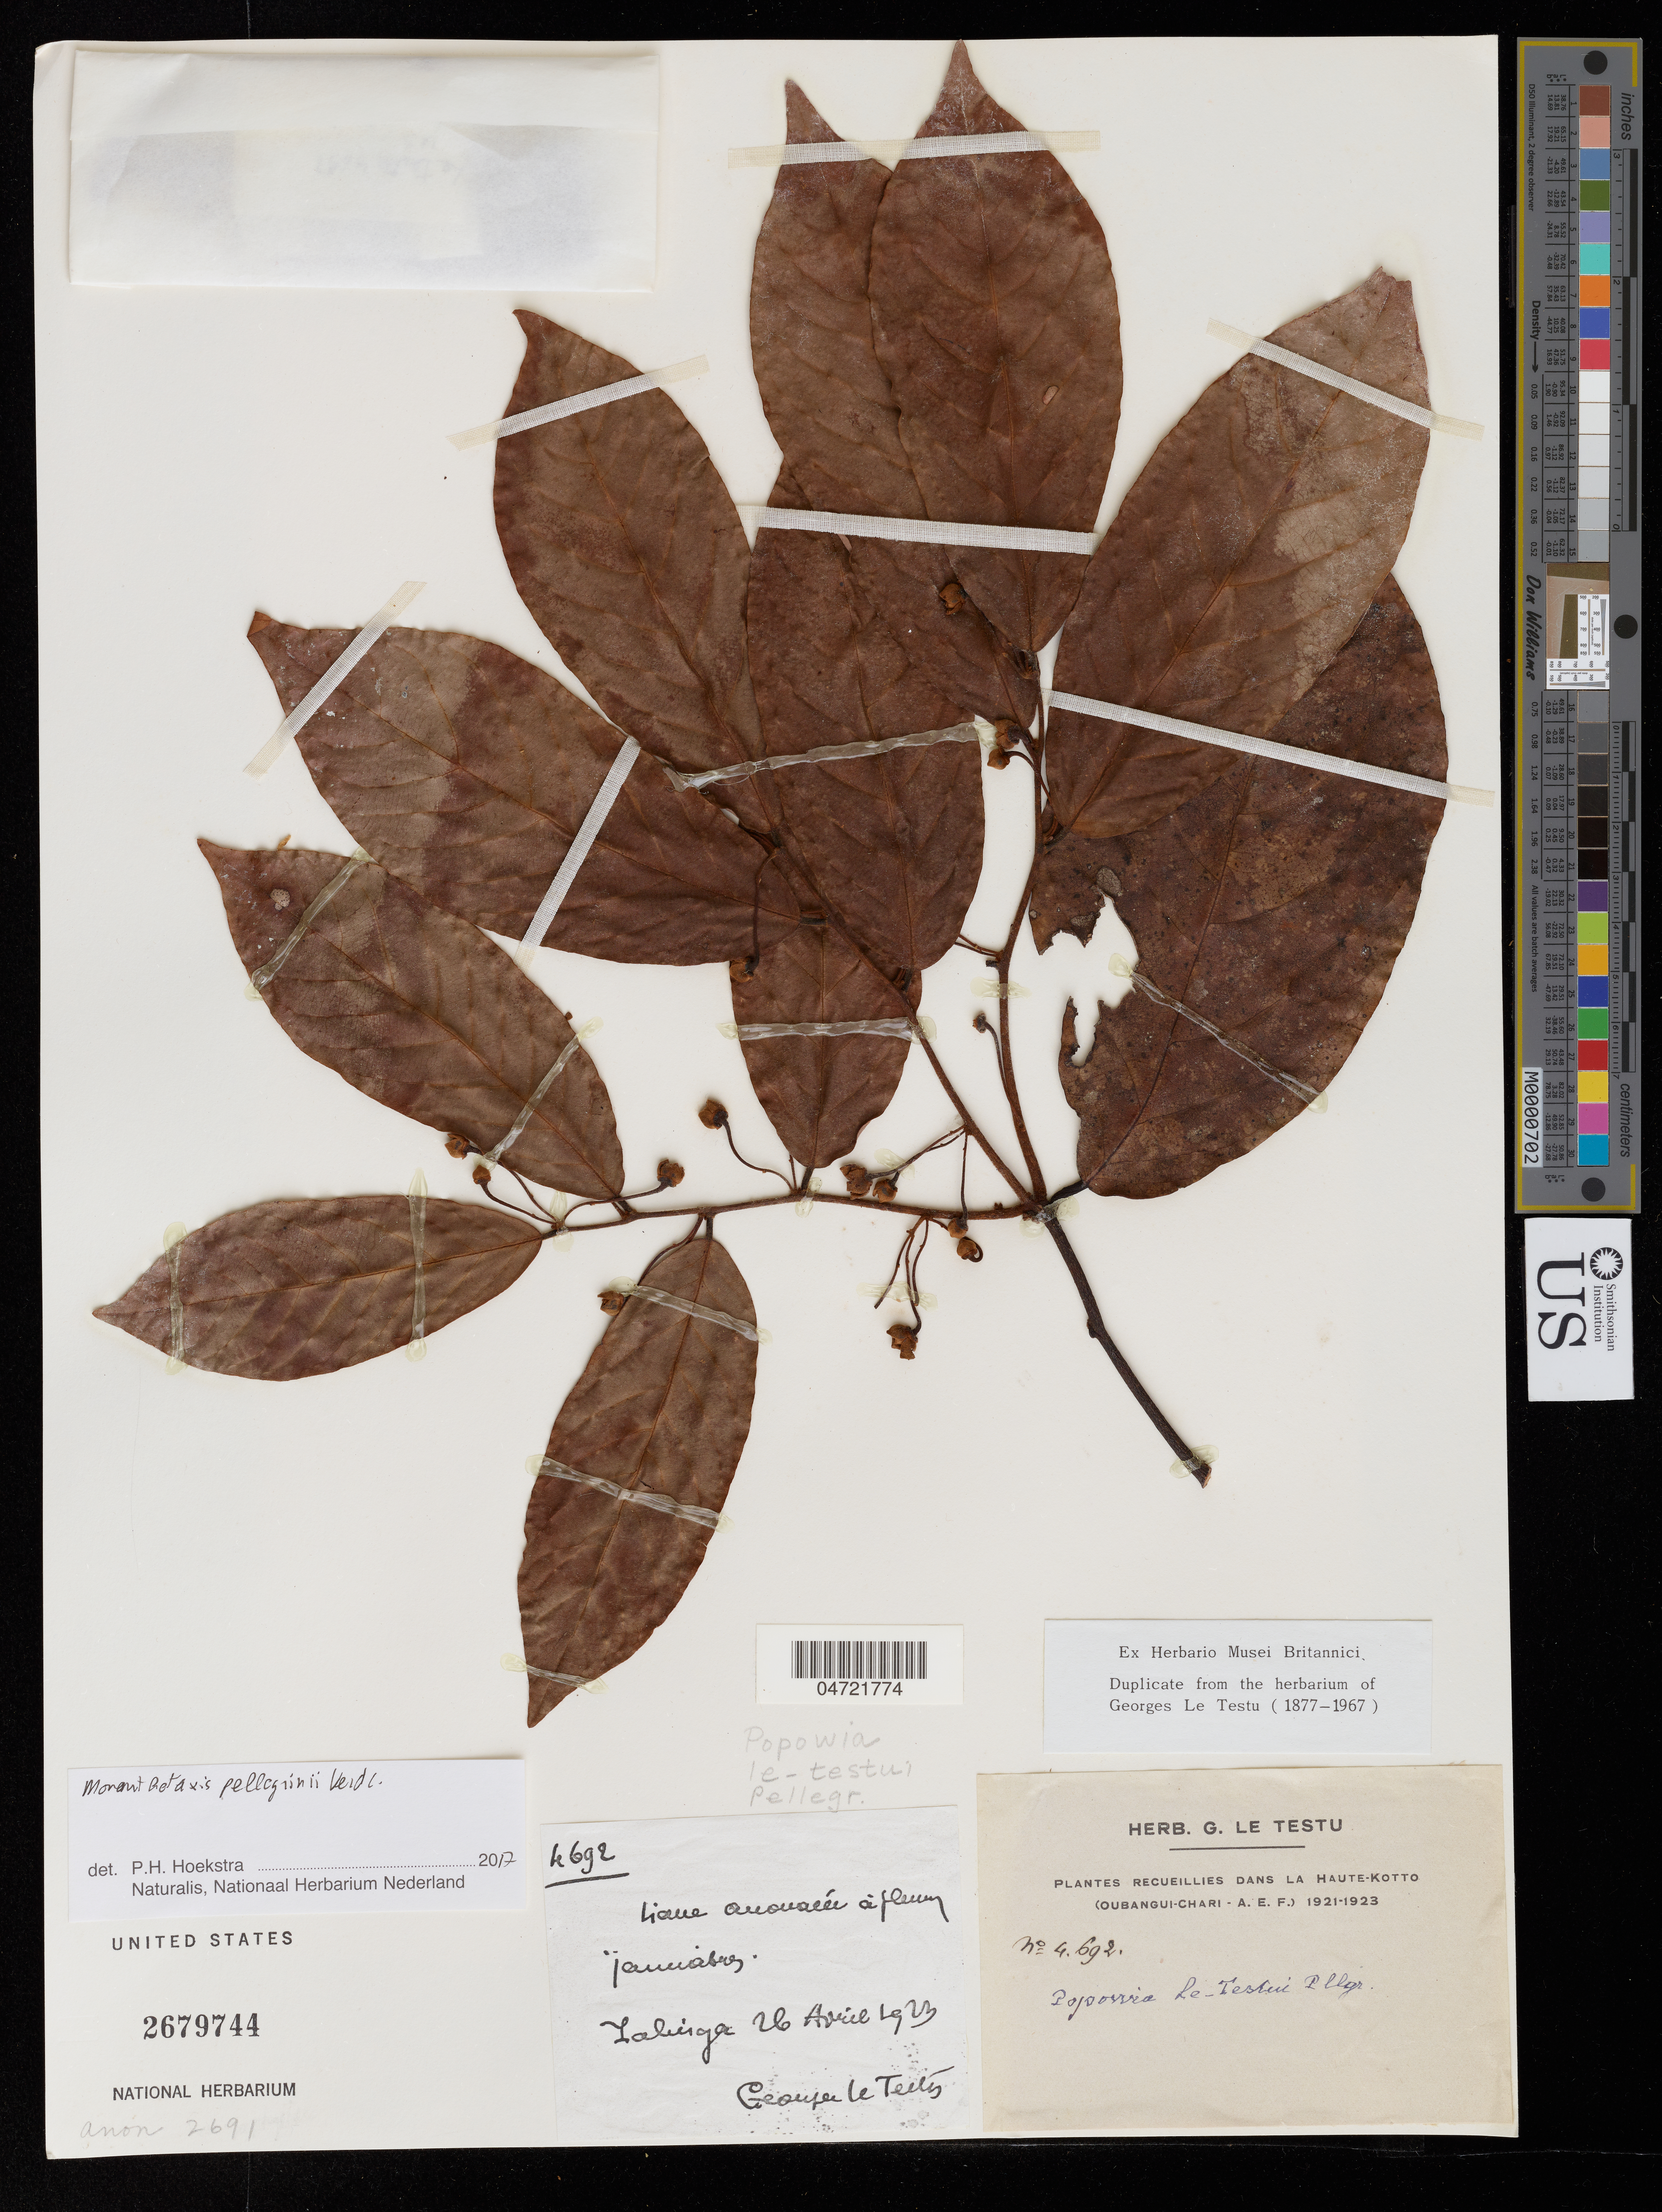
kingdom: Plantae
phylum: Tracheophyta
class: Magnoliopsida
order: Magnoliales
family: Annonaceae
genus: Monanthotaxis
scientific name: Monanthotaxis pellegrinii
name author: Verdc.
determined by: Hoekstra, P. H.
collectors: ex herb. G. Le Testu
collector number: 4692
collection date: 1921/1923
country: Central African Republic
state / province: Haute-Kotto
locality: Haute-Kotto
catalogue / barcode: US 2679744